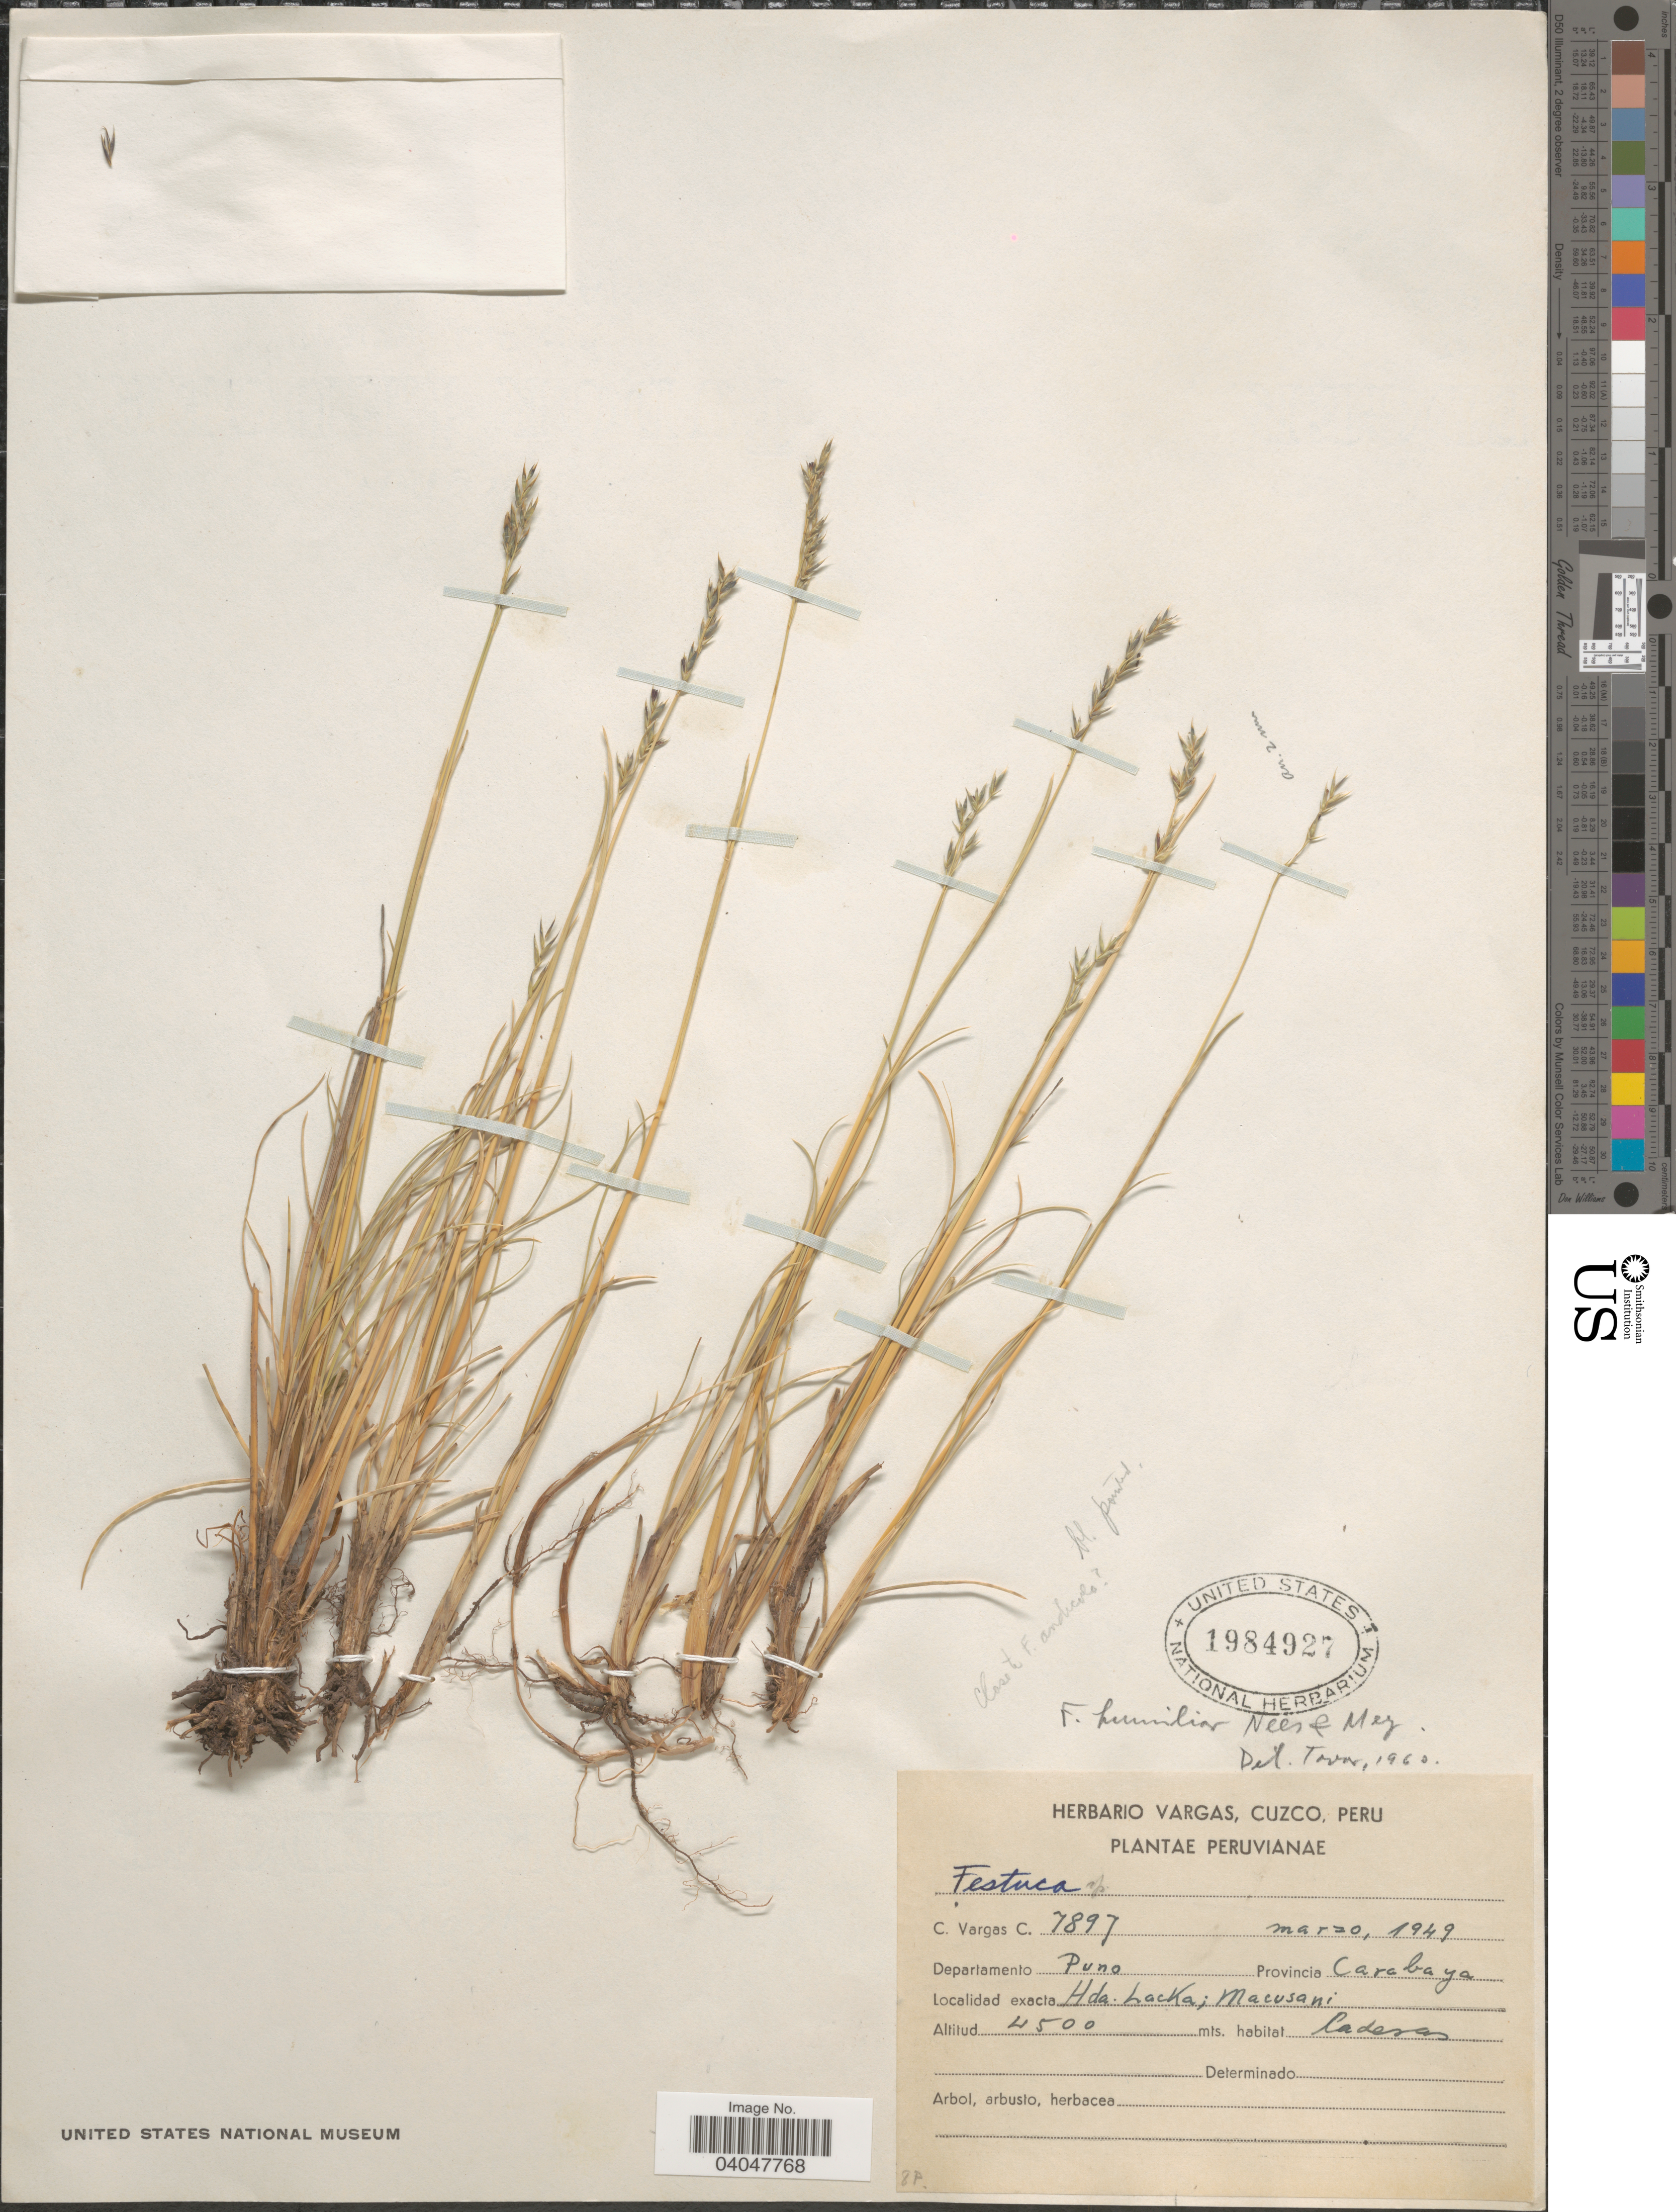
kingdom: Plantae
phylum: Tracheophyta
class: Liliopsida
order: Poales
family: Poaceae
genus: Festuca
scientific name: Festuca humilior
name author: Nees & Meyen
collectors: C. Vargas Calderón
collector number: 7897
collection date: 1949-03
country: Peru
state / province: Puno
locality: Departamento Puno. Provincia Carabaya. Hda. Lacka; Macusani.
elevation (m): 4500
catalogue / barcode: US 1984927